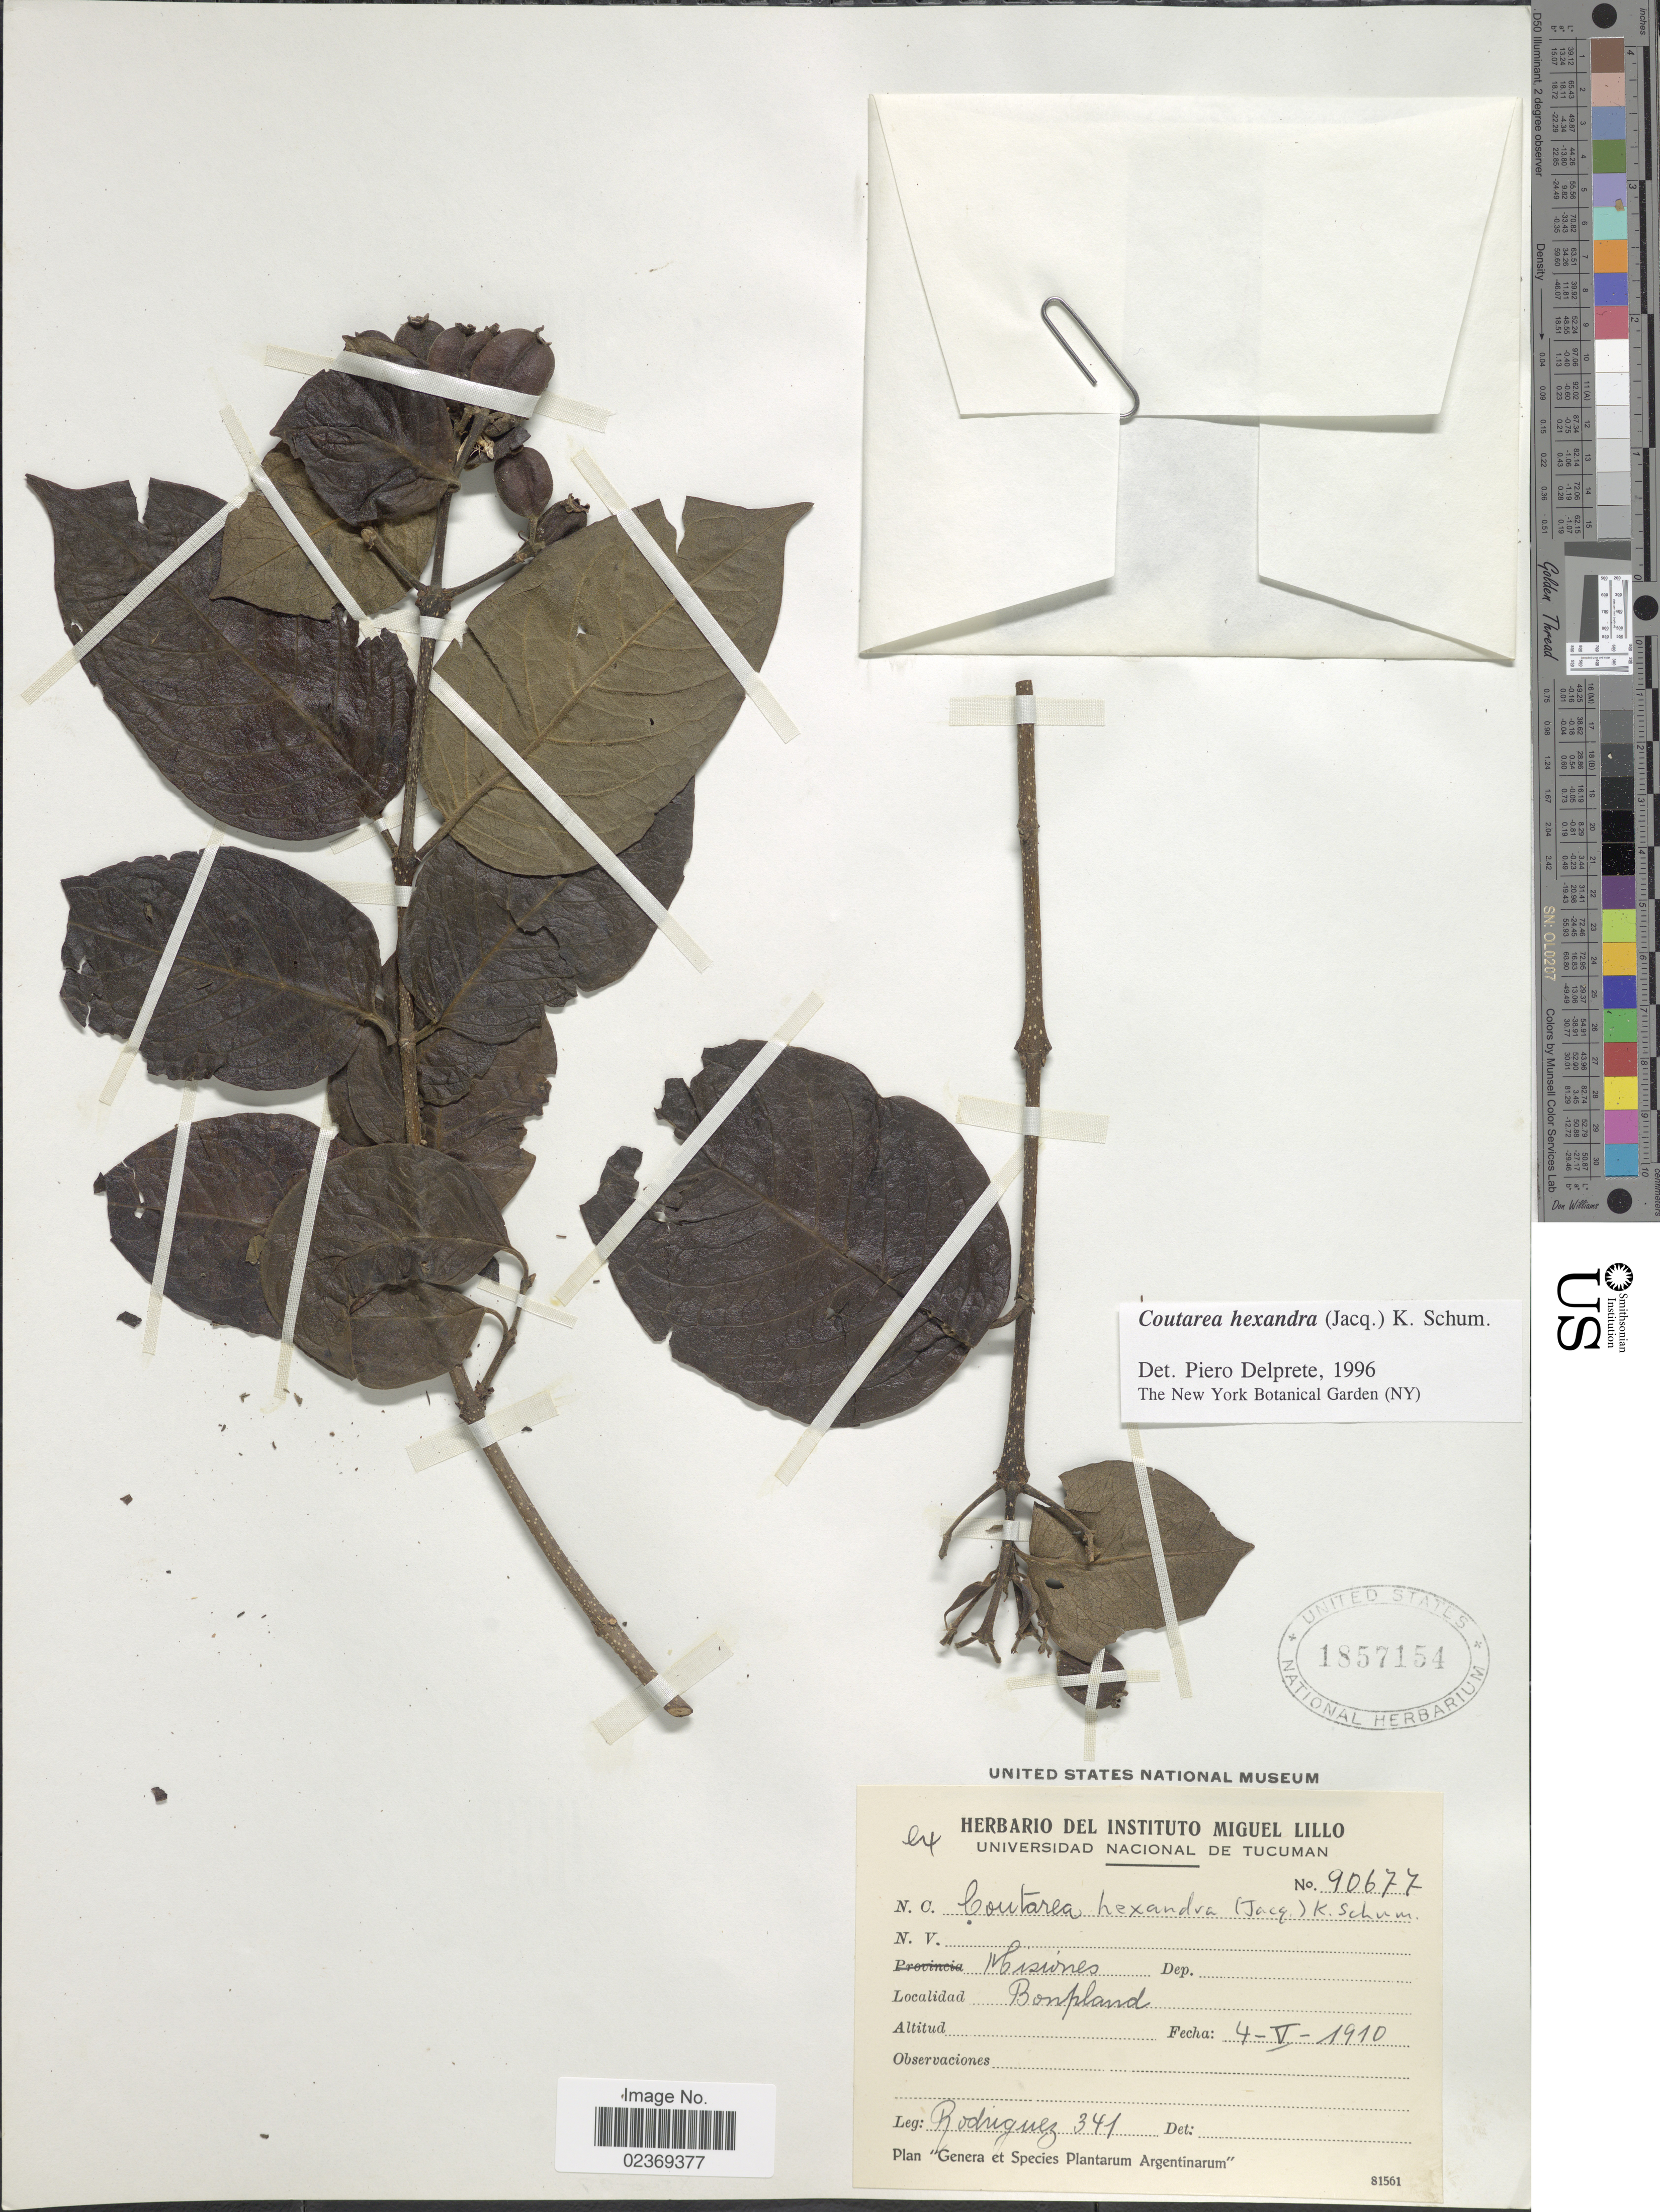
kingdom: Plantae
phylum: Tracheophyta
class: Magnoliopsida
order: Gentianales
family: Rubiaceae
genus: Coutarea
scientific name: Coutarea hexandra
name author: (Jacq.) K. Schum.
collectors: Rodriguez, --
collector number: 341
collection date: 1910-05-04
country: Argentina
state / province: Misiones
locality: Bonpland.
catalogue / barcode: US 1857154